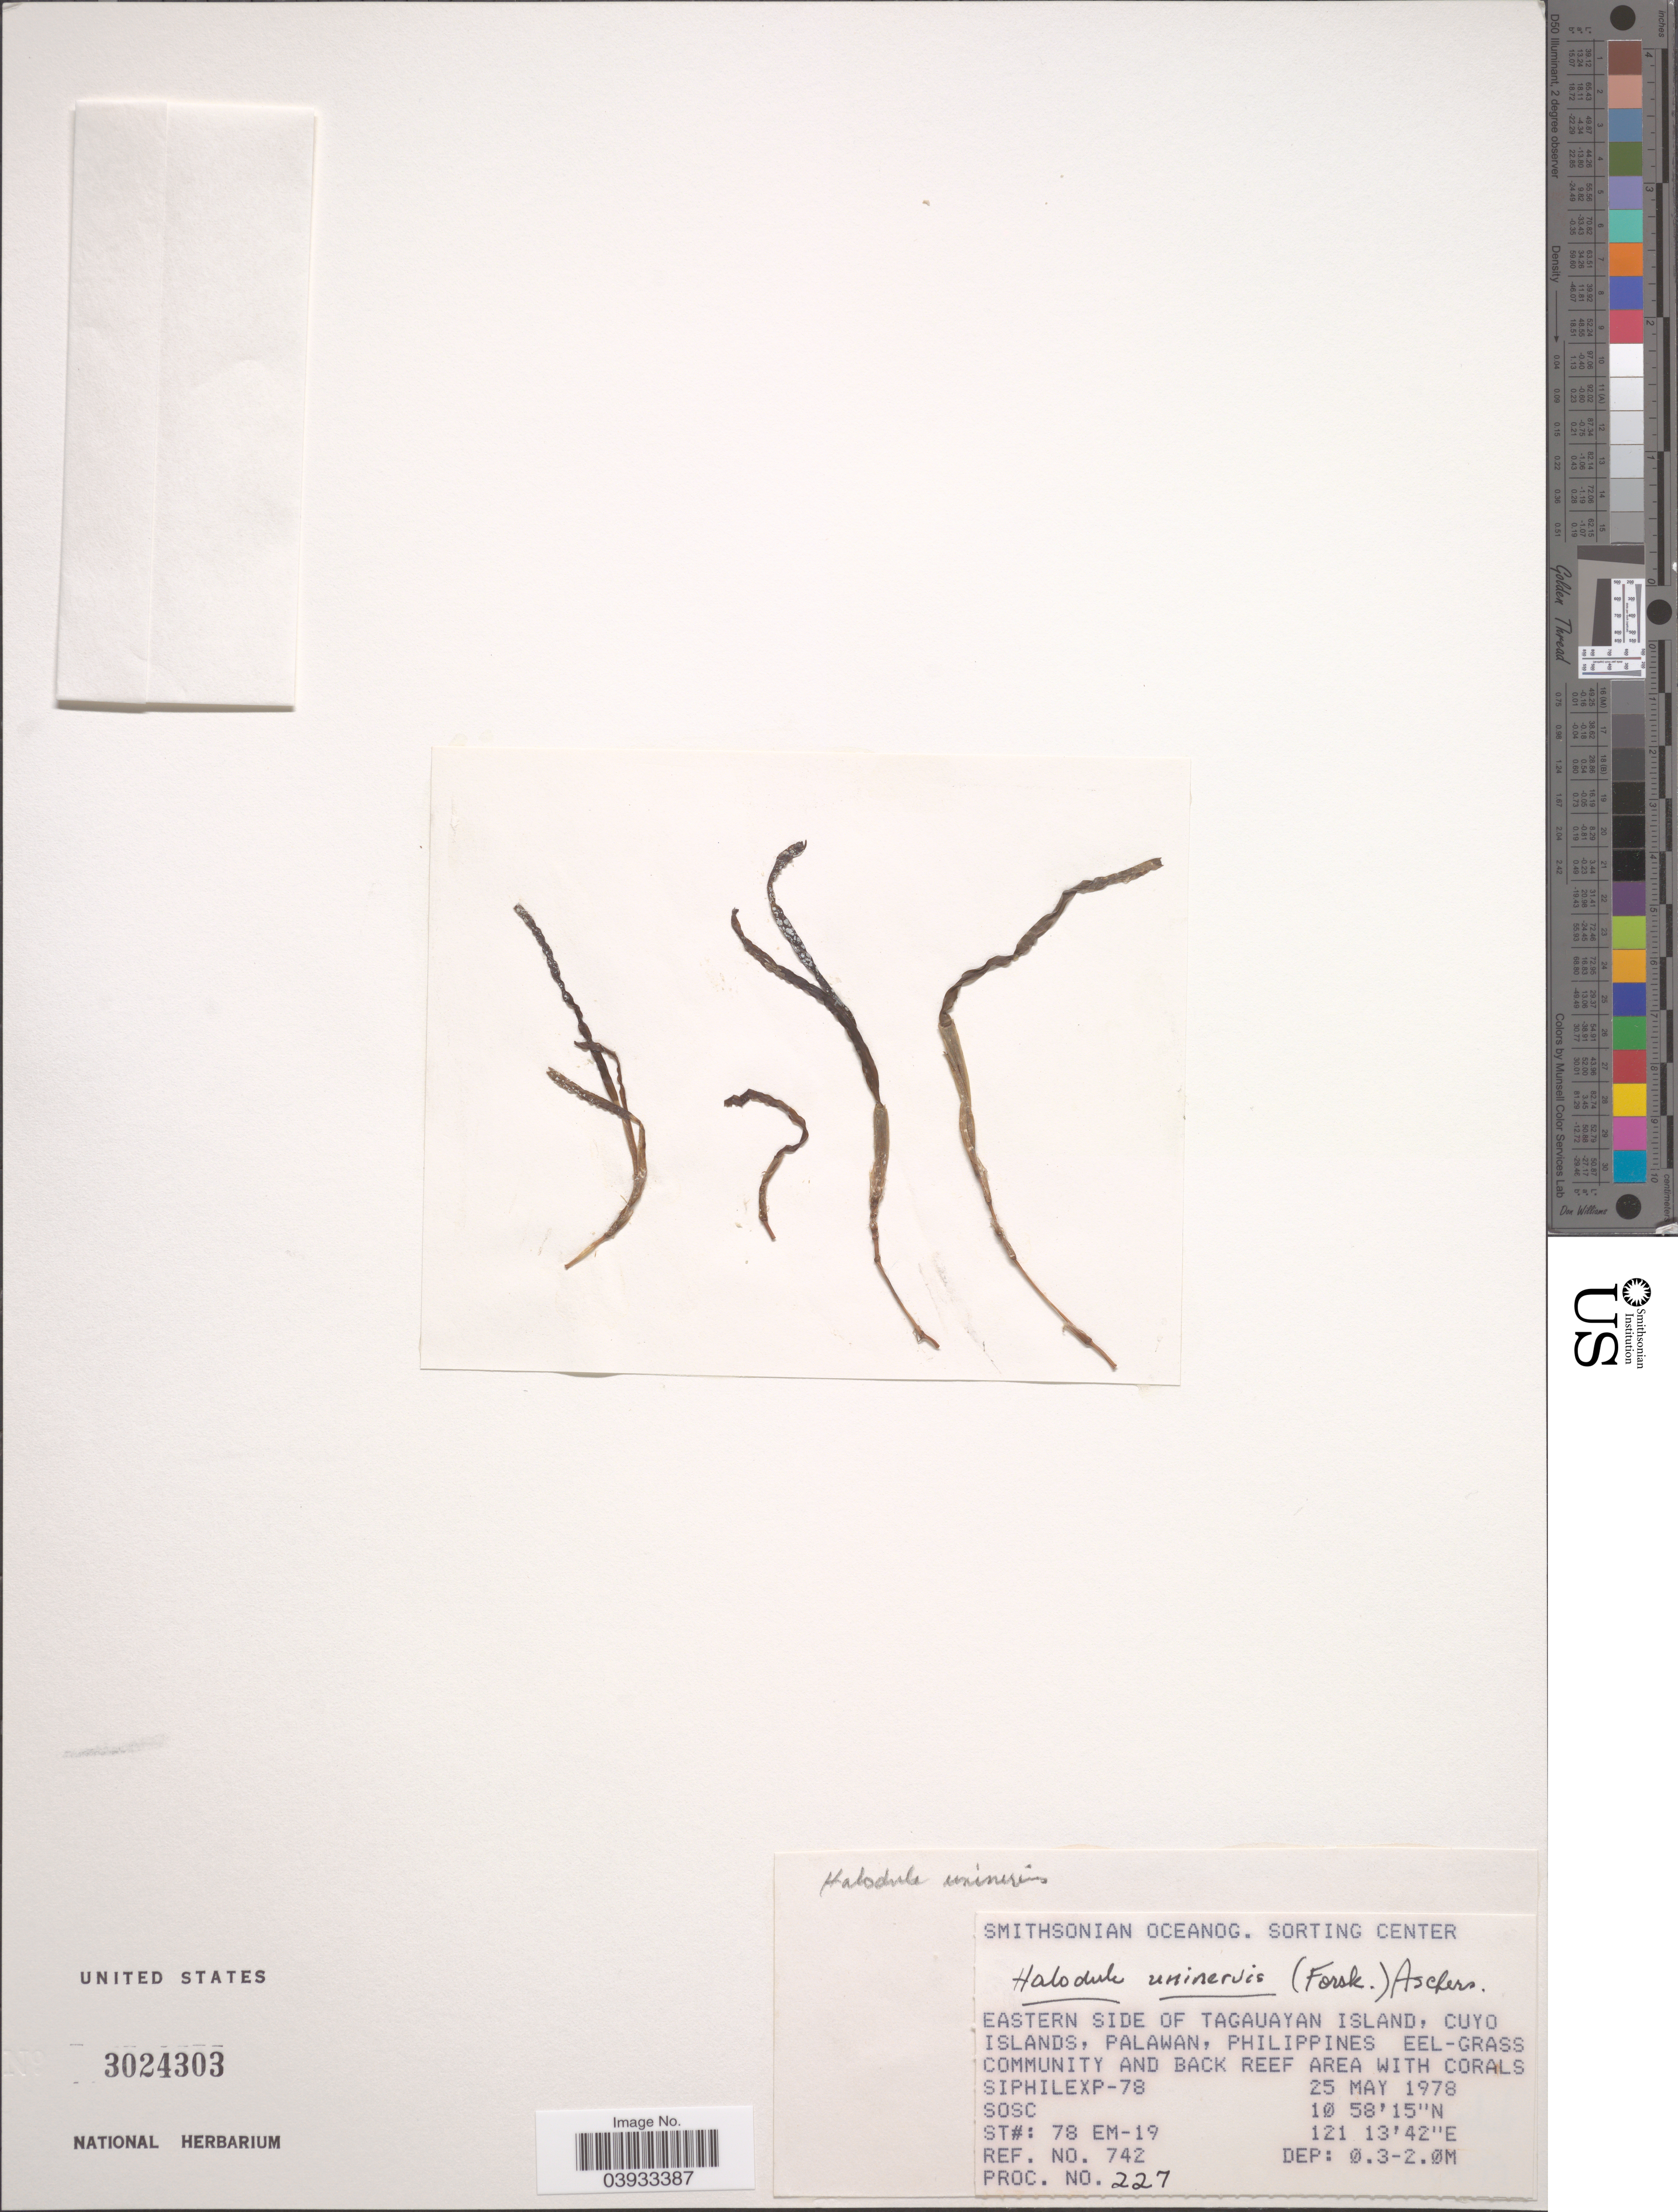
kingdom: Plantae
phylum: Tracheophyta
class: Liliopsida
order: Alismatales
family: Cymodoceaceae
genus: Halodule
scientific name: Halodule uninervis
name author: (Forssk.) Asch.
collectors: SOSC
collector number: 742/227?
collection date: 1978-05-25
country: Philippines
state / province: Mimaropa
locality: Eastern side of Tagauayan island, Cuyo Islands, Palawan.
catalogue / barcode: US 3024303